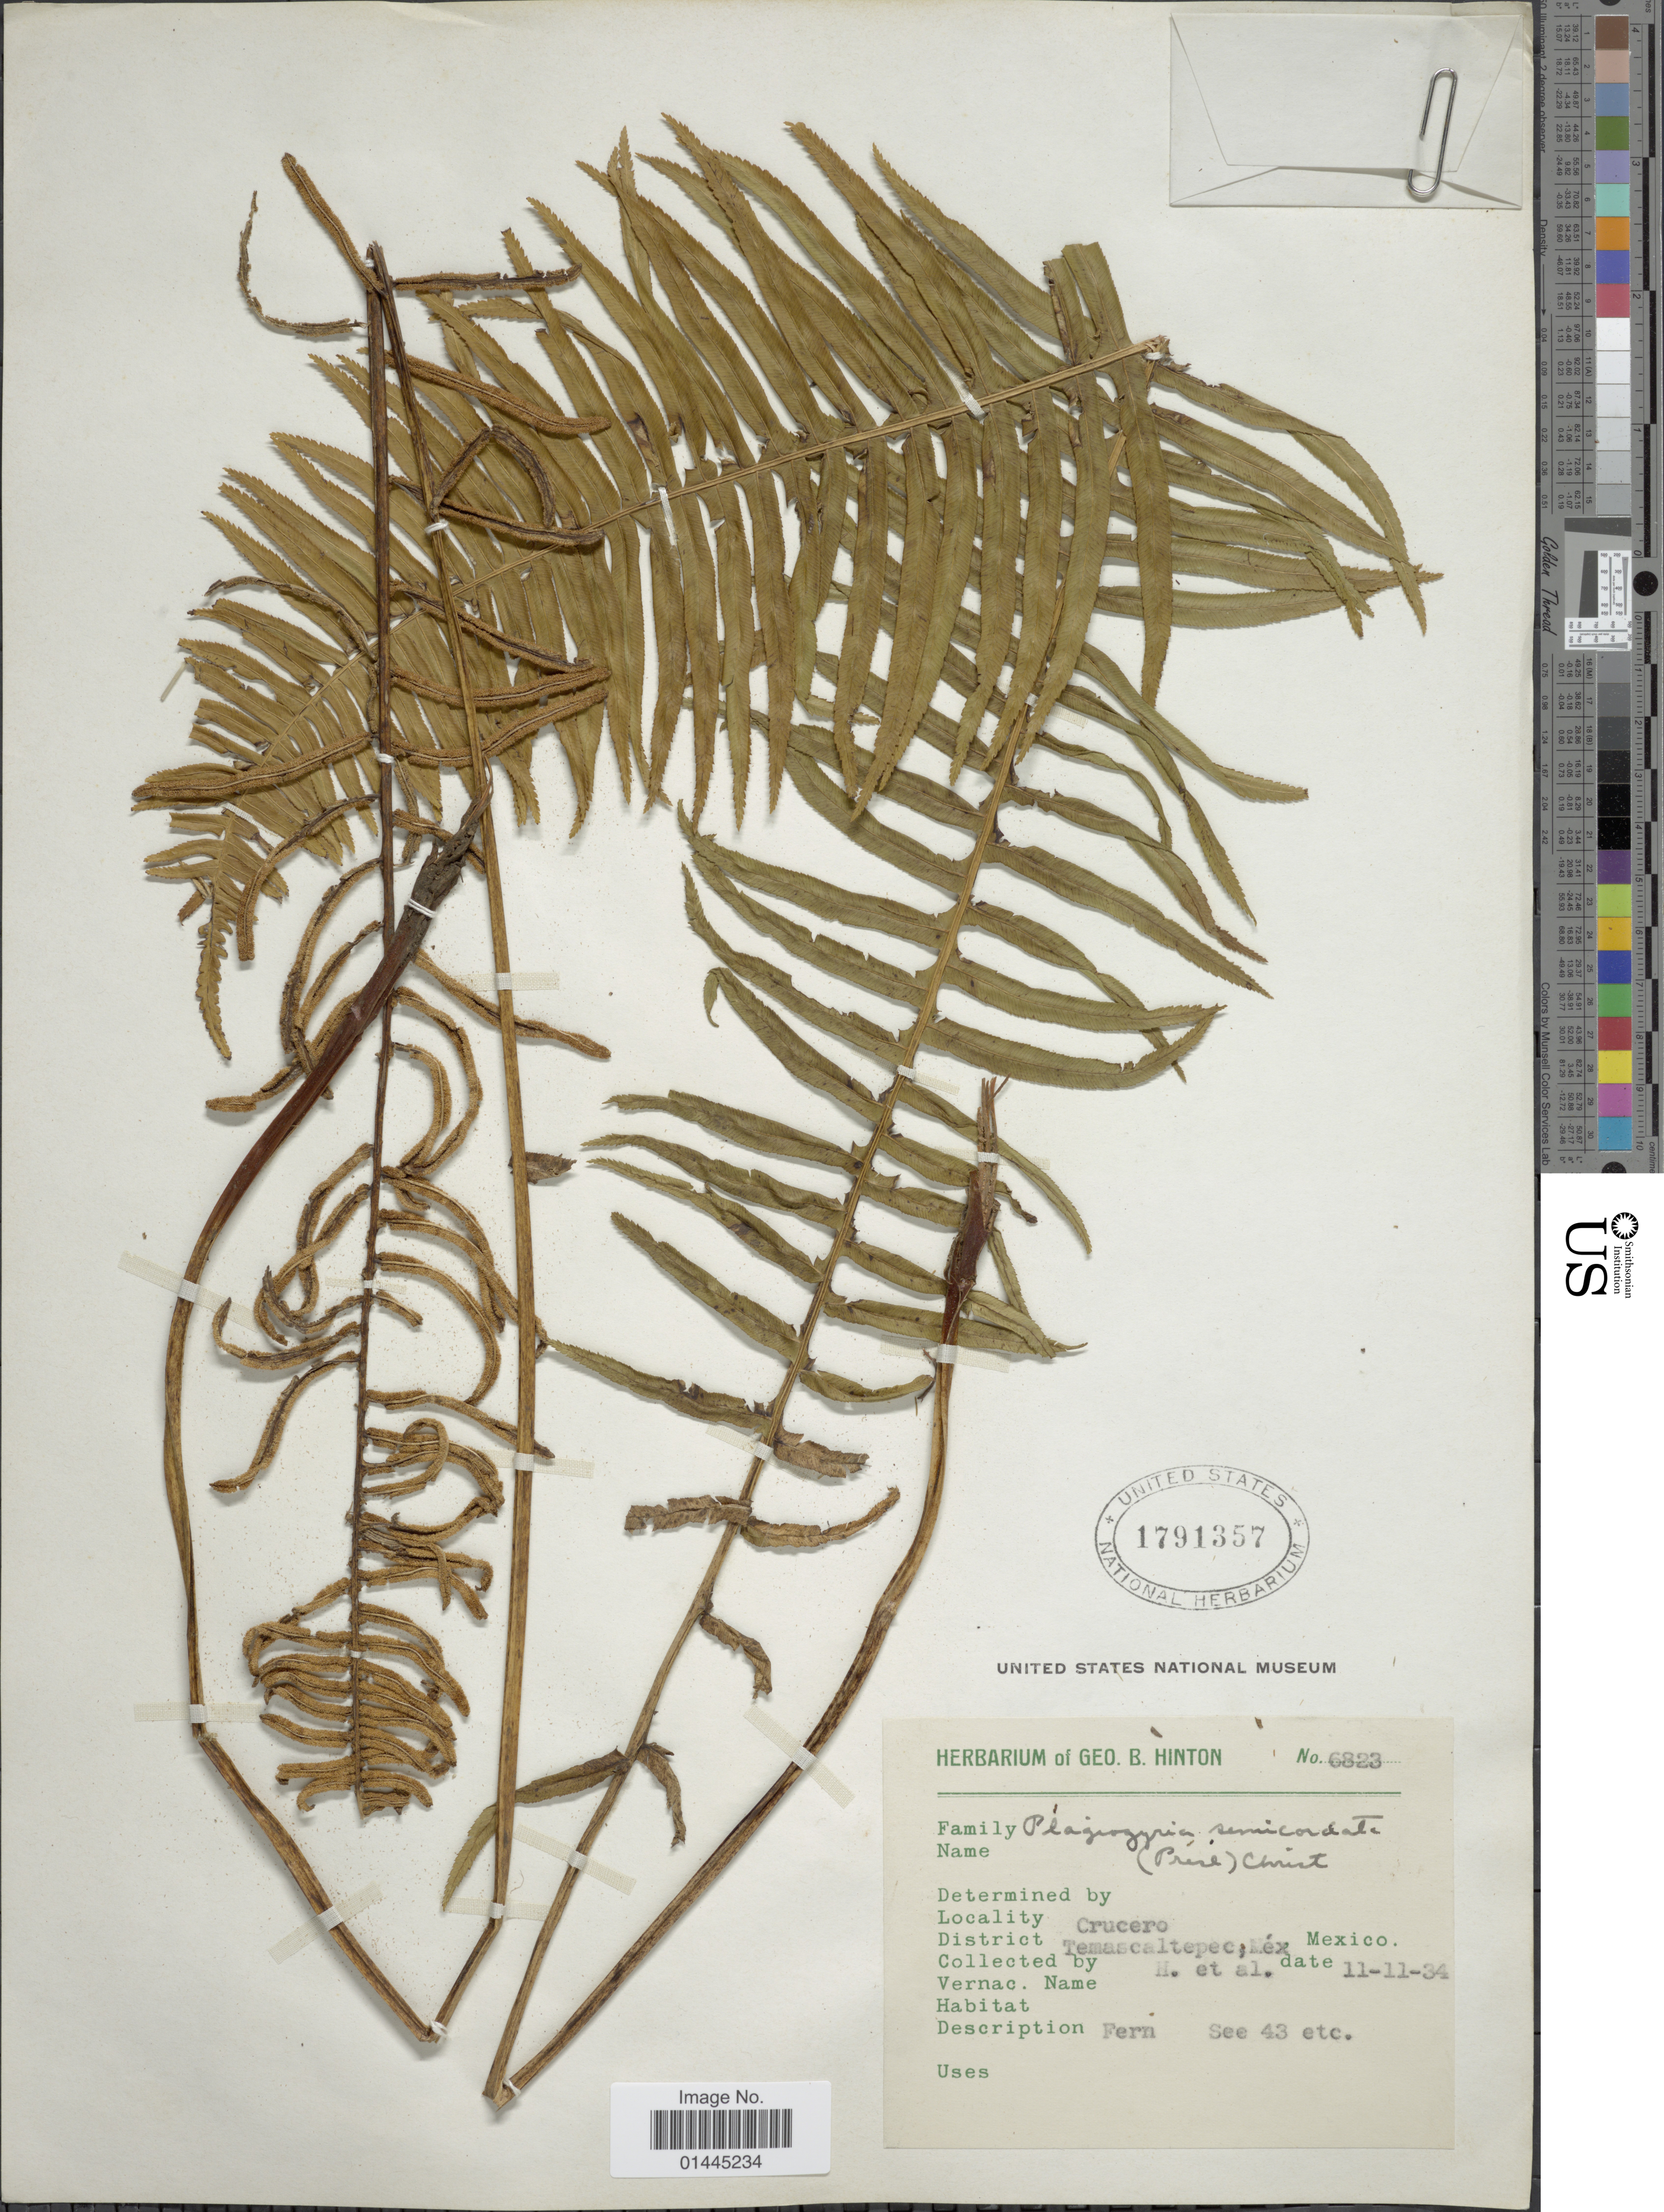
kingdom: Plantae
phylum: Tracheophyta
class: Polypodiopsida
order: Cyatheales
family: Plagiogyriaceae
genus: Plagiogyria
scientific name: Plagiogyria semicordata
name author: (C. Presl) Christ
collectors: G. B. Hinton & et al.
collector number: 6823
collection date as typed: Transcribed d/m/y: 11/11/34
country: Mexico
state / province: México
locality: Crucero, District Temascaltepec.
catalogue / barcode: US 1791357